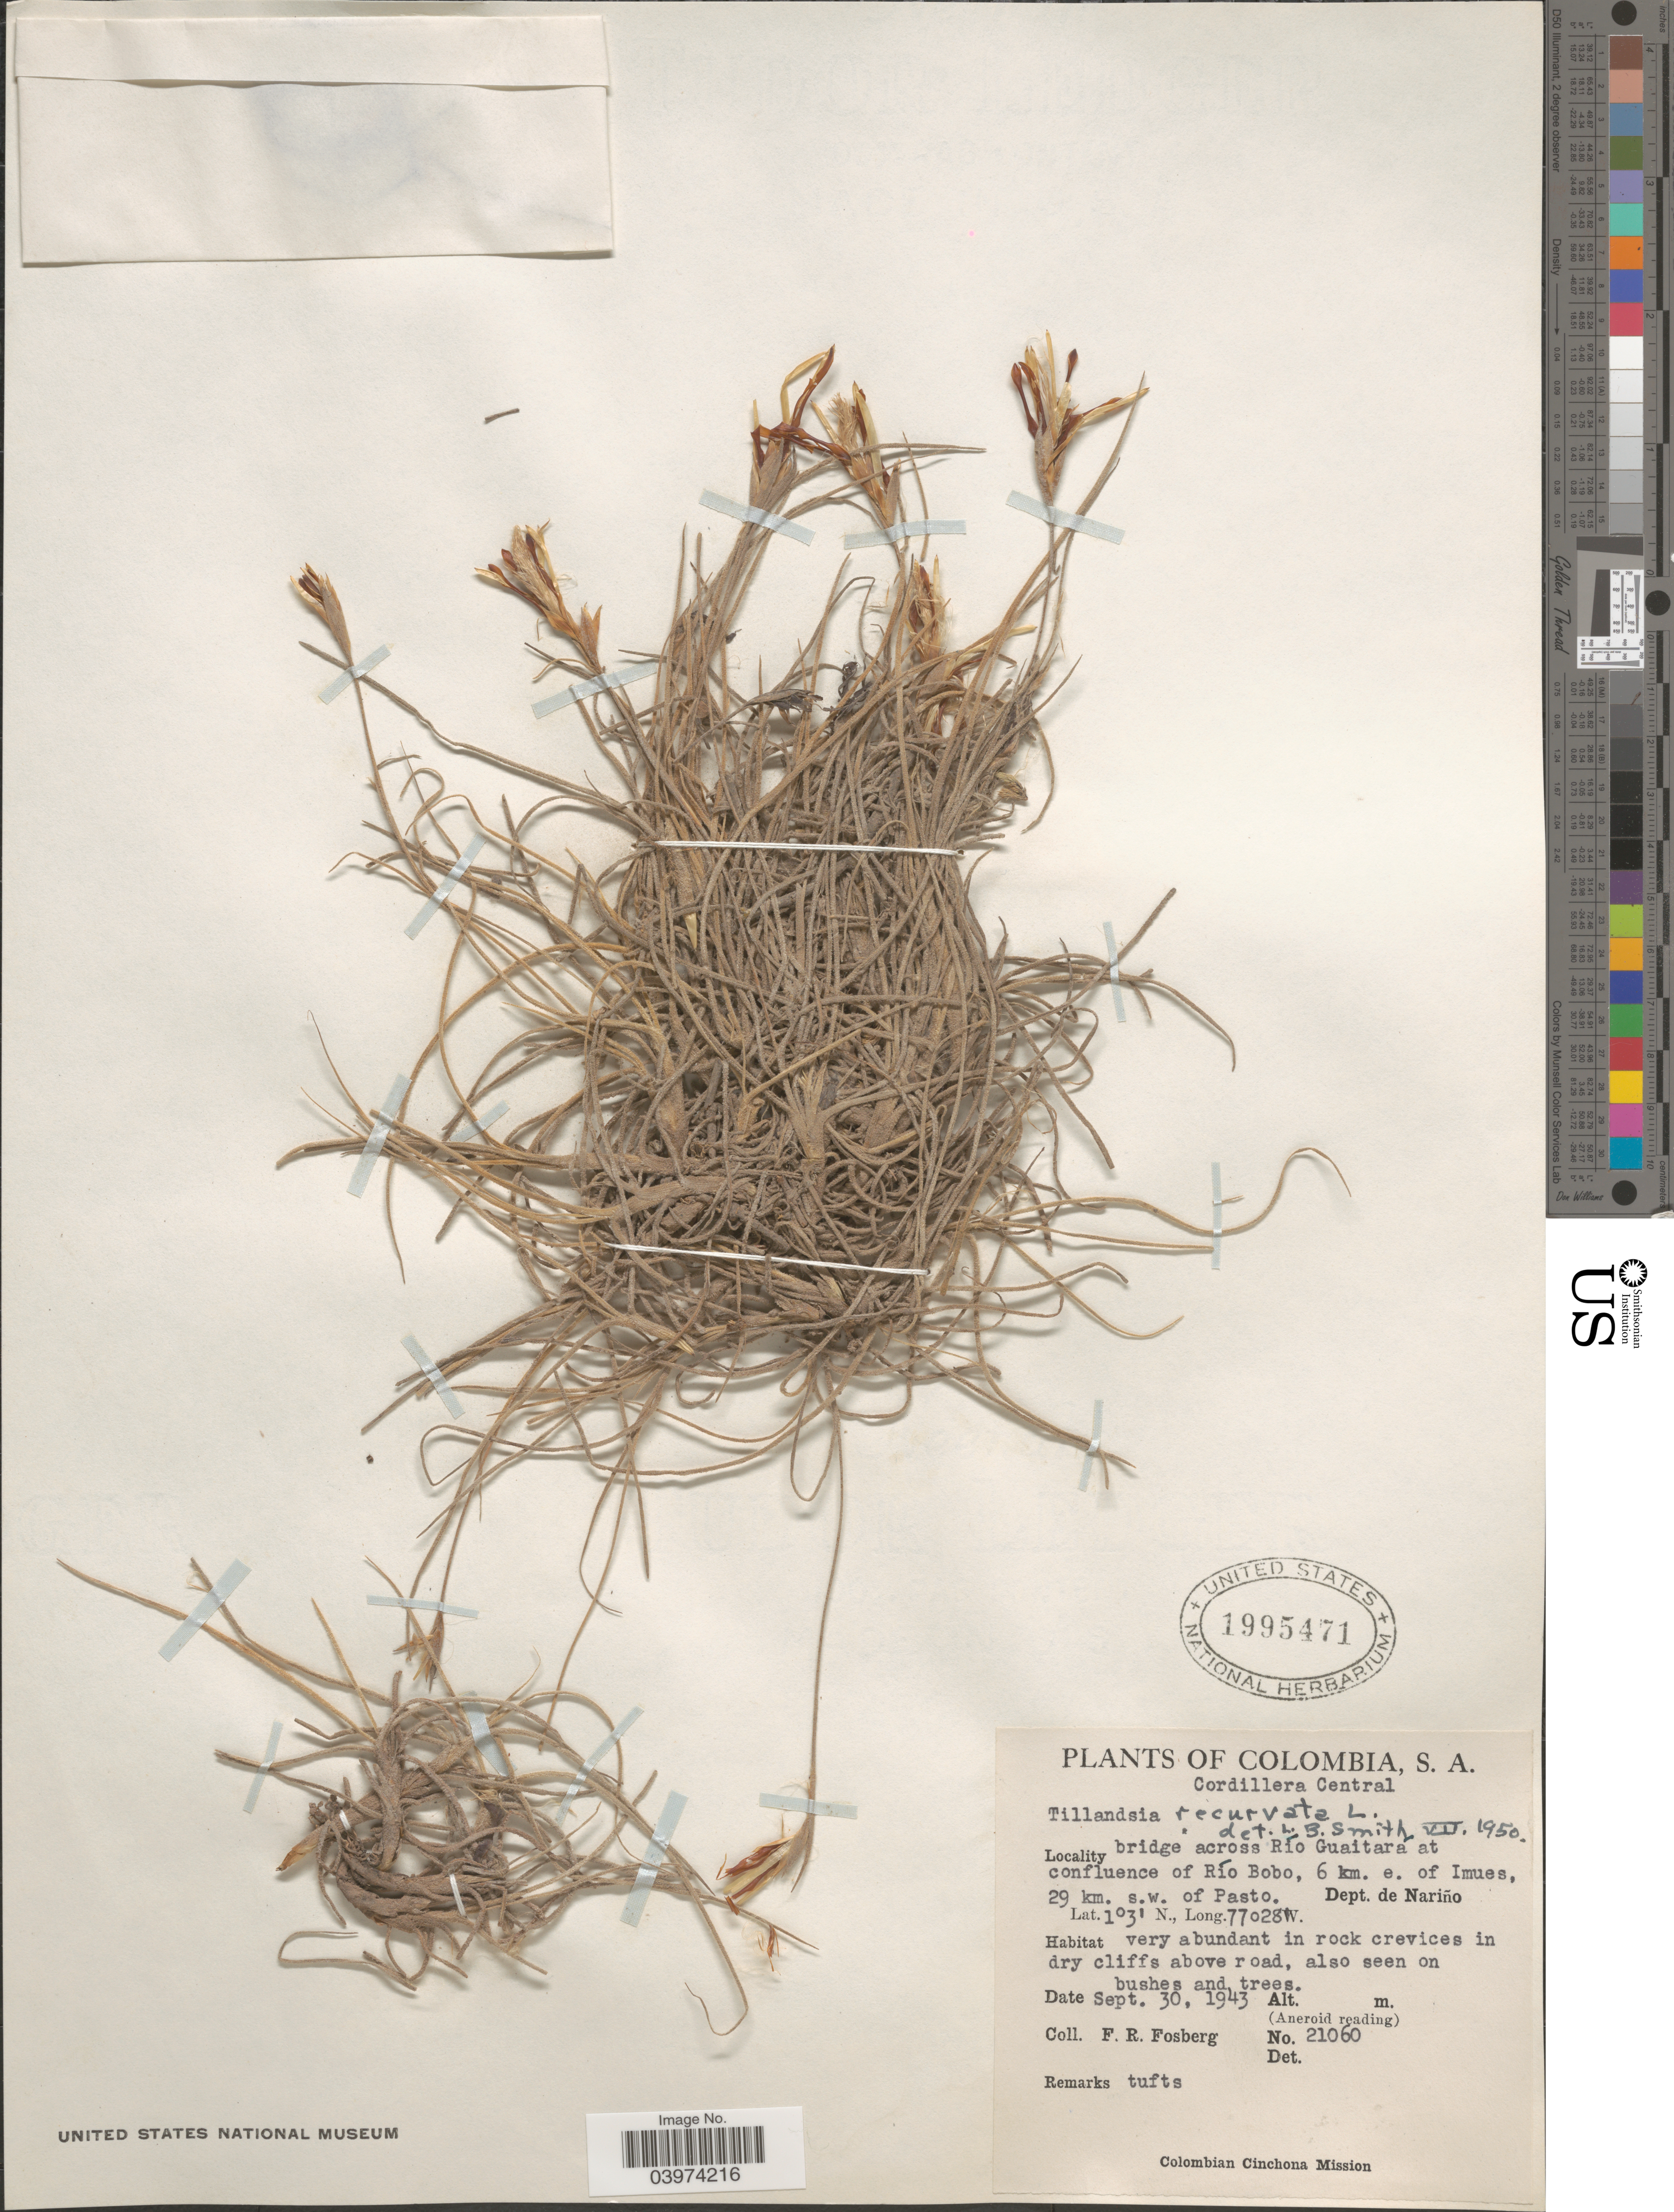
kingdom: Plantae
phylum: Tracheophyta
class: Liliopsida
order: Poales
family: Bromeliaceae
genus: Tillandsia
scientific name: Tillandsia recurvata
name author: L.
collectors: F. R. Fosberg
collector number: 21060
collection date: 1943-09-30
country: Colombia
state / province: Nariño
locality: Cordillera Central. Bridge across Río Guaitará at confluence of Río Bobo, 6 km. e. of Imues, 29 km. s.w. of Pasto. Dept. de Nariño. Colombian Cinchona Mission.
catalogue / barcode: US 1995471